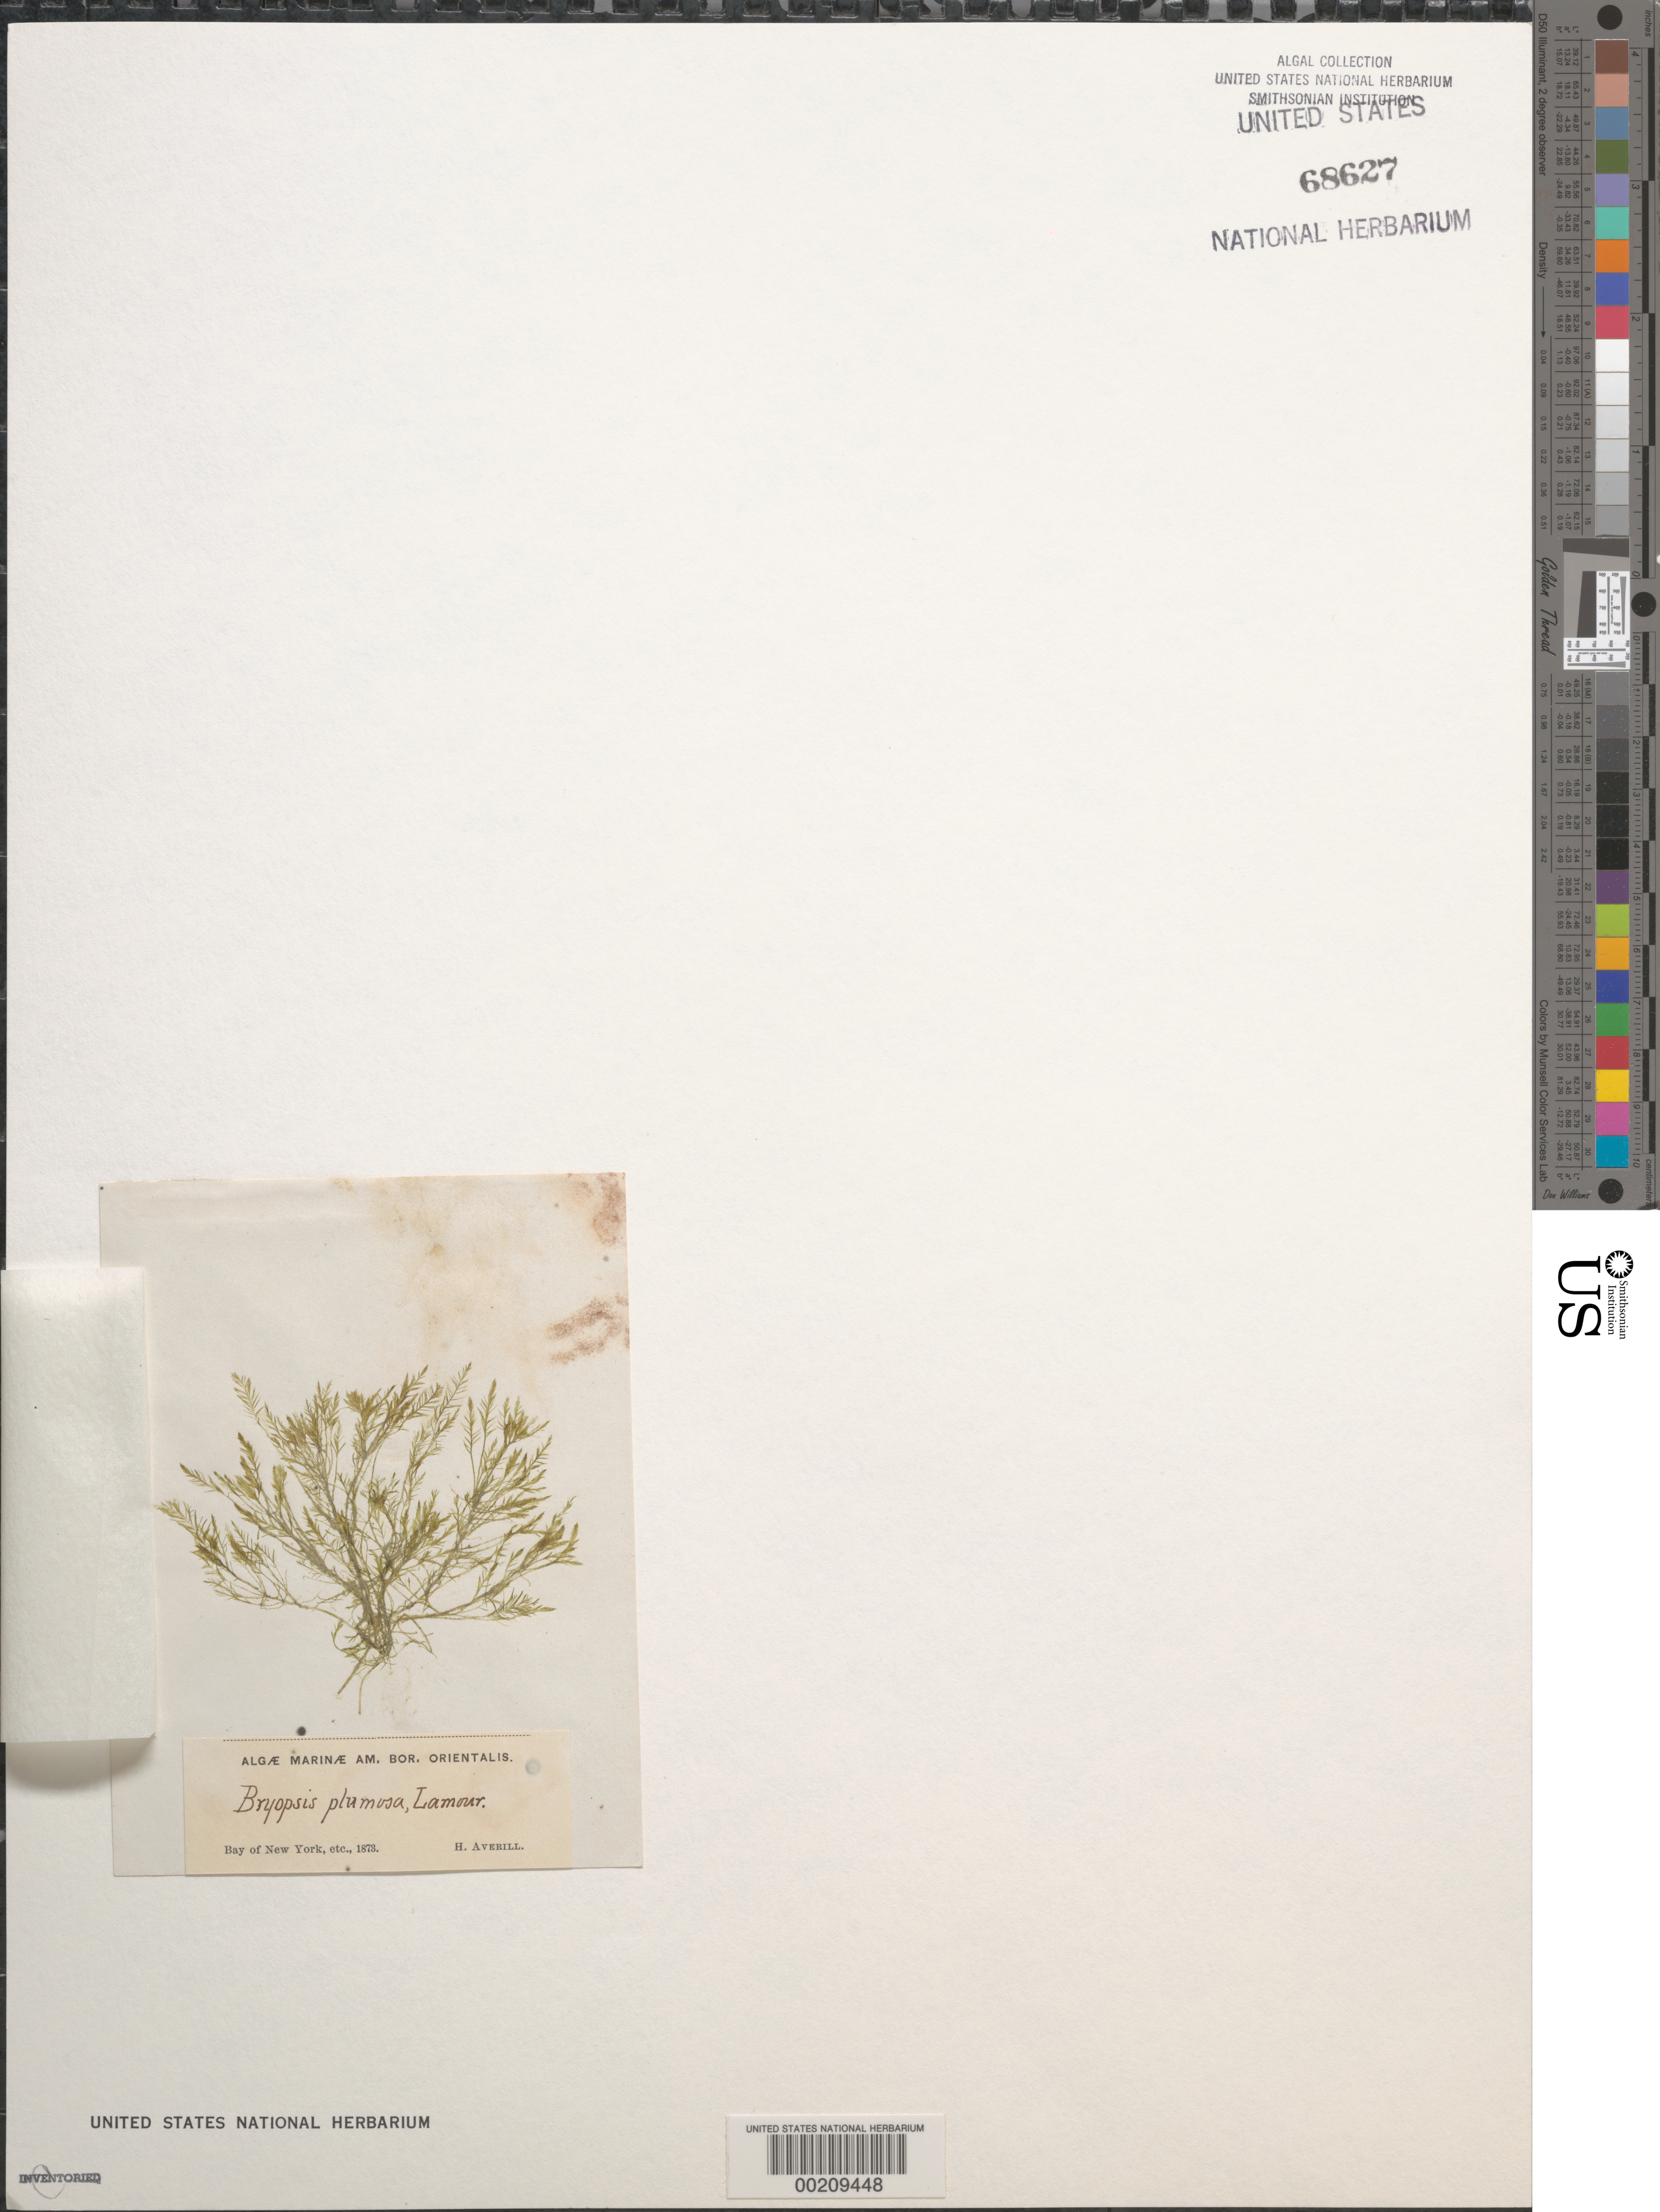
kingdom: Plantae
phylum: Chlorophyta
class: Ulvophyceae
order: Bryopsidales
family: Bryopsidaceae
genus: Bryopsis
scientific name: Bryopsis plumosa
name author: (Huds.) C. Agardh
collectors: H. Averill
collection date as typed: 1878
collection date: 1878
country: United States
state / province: New York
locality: New York Bay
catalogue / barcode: US 68627